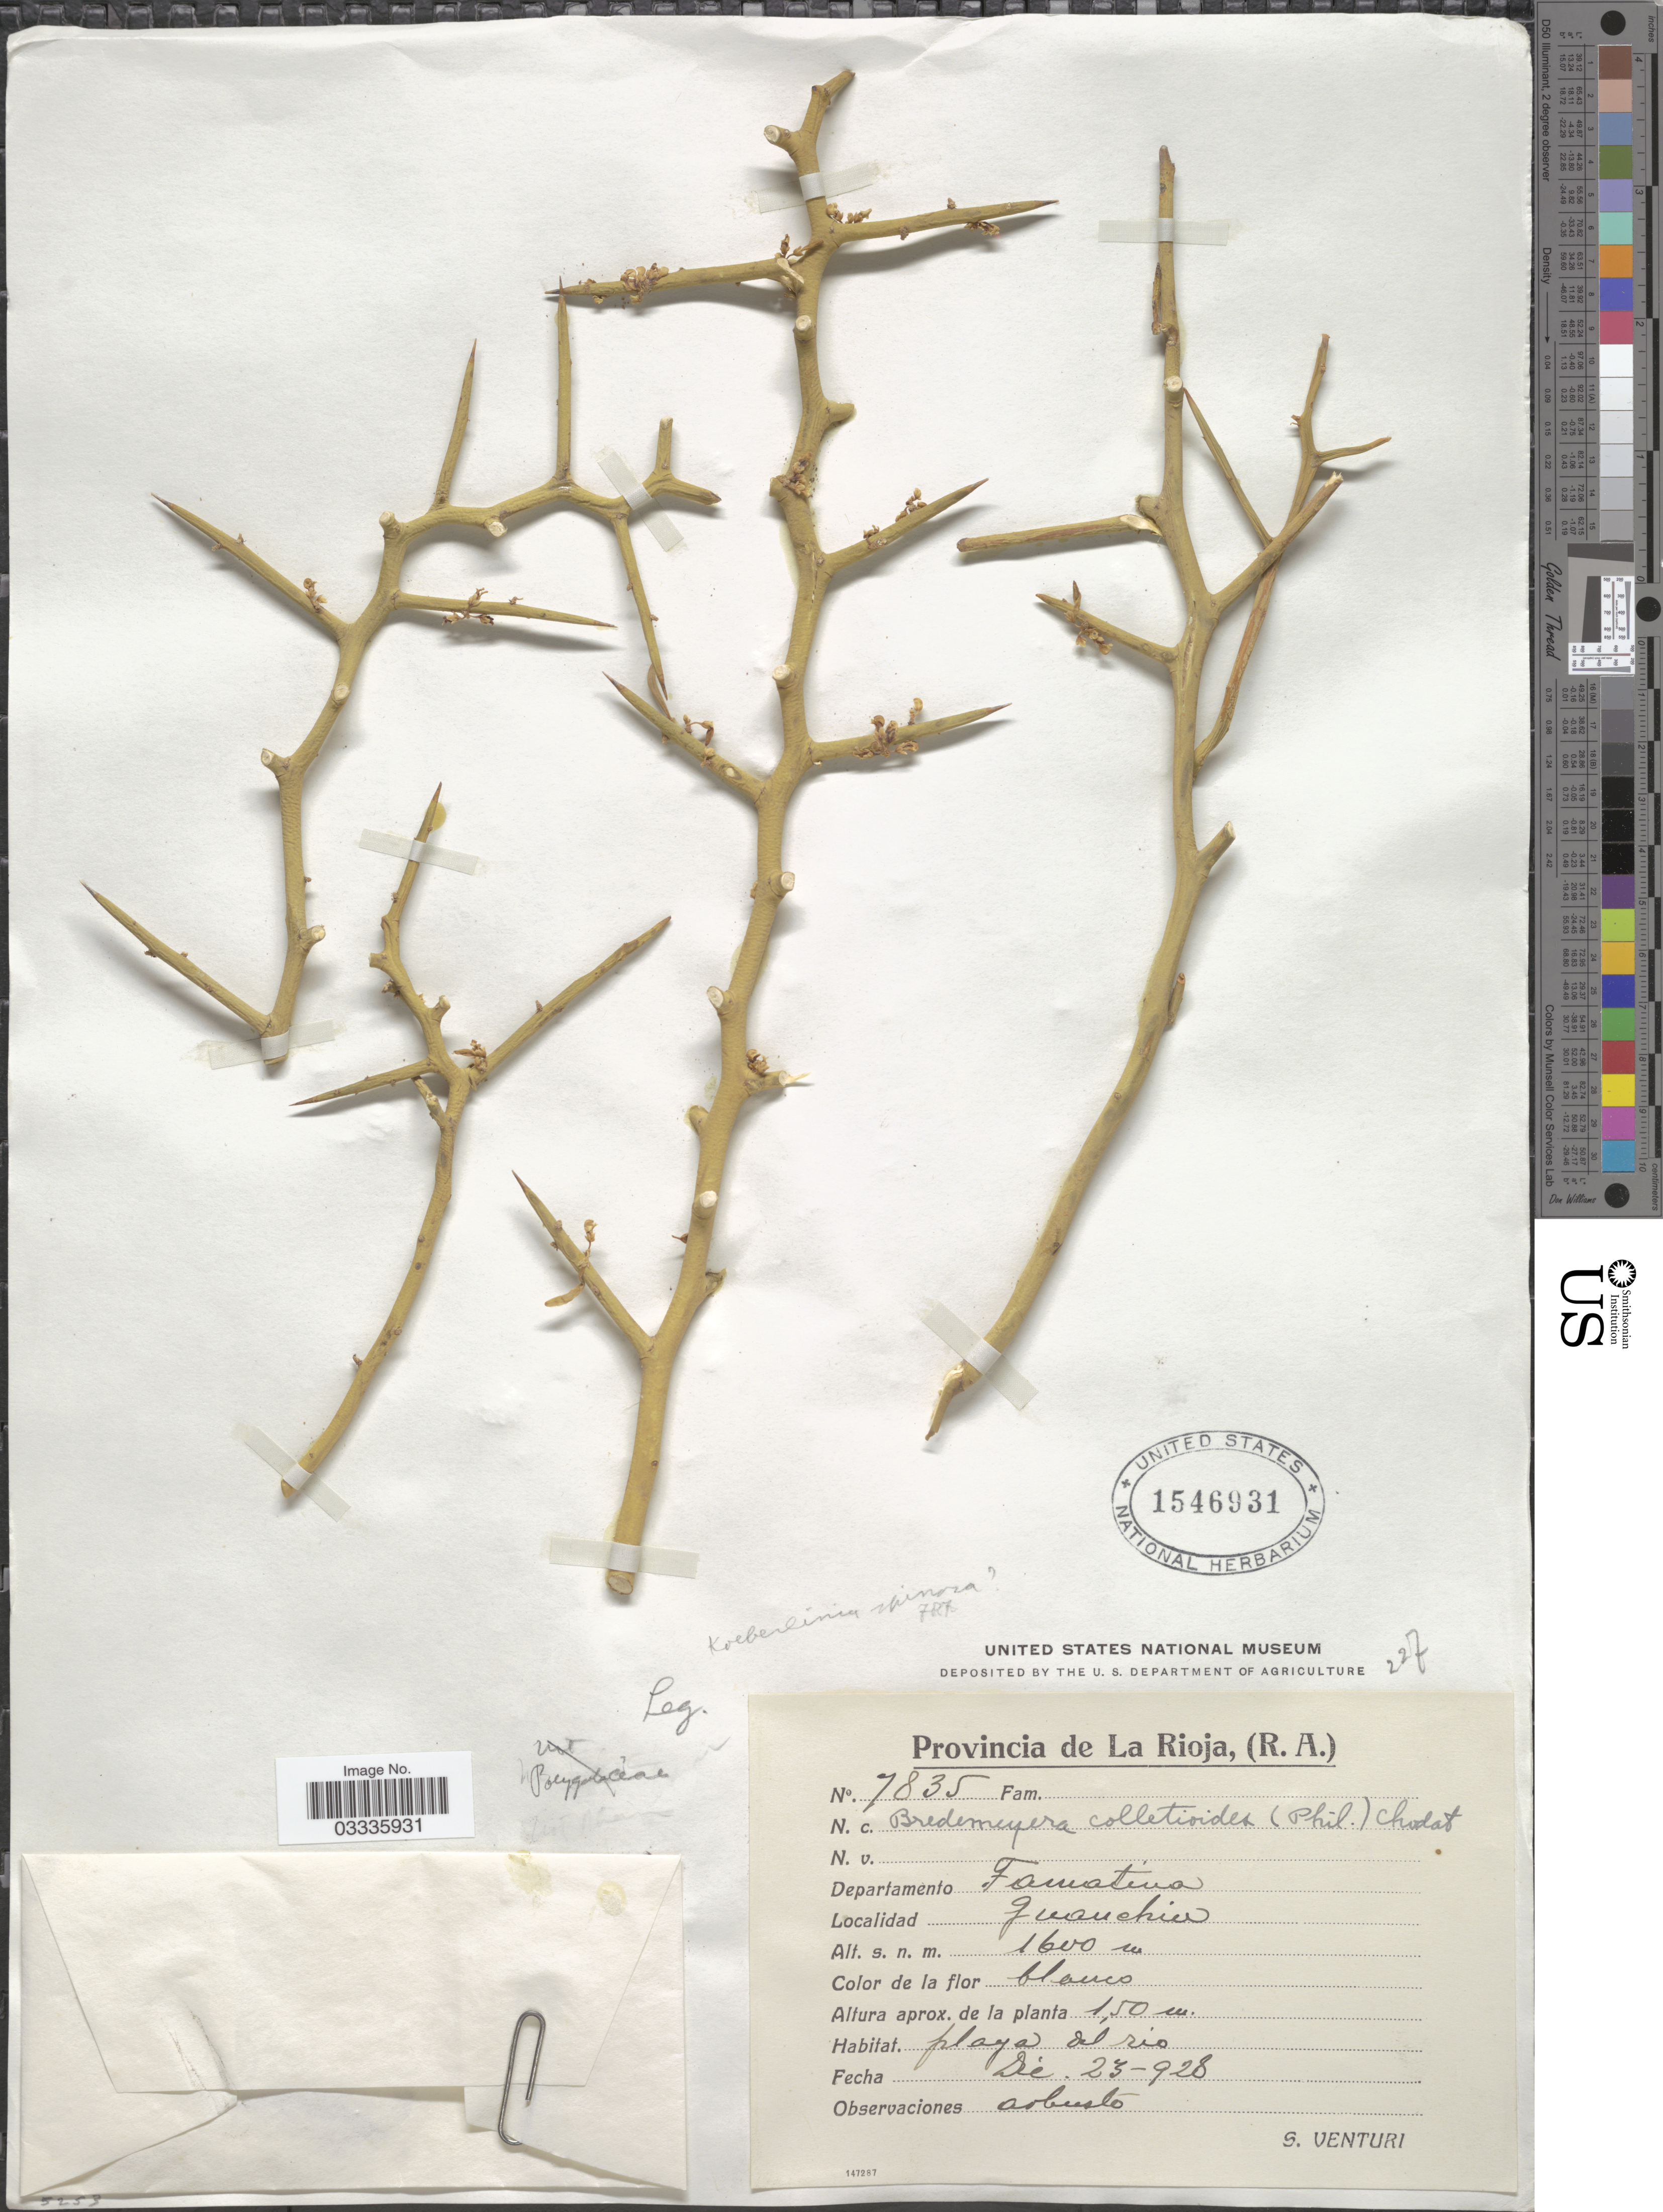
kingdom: Plantae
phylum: Tracheophyta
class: Magnoliopsida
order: Fabales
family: Polygalaceae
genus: Hualania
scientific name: Hualania colletioides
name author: Phil.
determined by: Strong, Mark T., (BOT), Smithsonian Institution - National Museum of Natural History (UNITED STATES)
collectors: S. Venturi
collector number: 7835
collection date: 1928-12-23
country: Argentina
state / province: La Rioja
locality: Departamento Famatina. Juanchiu.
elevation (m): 1600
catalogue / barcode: US 1546931